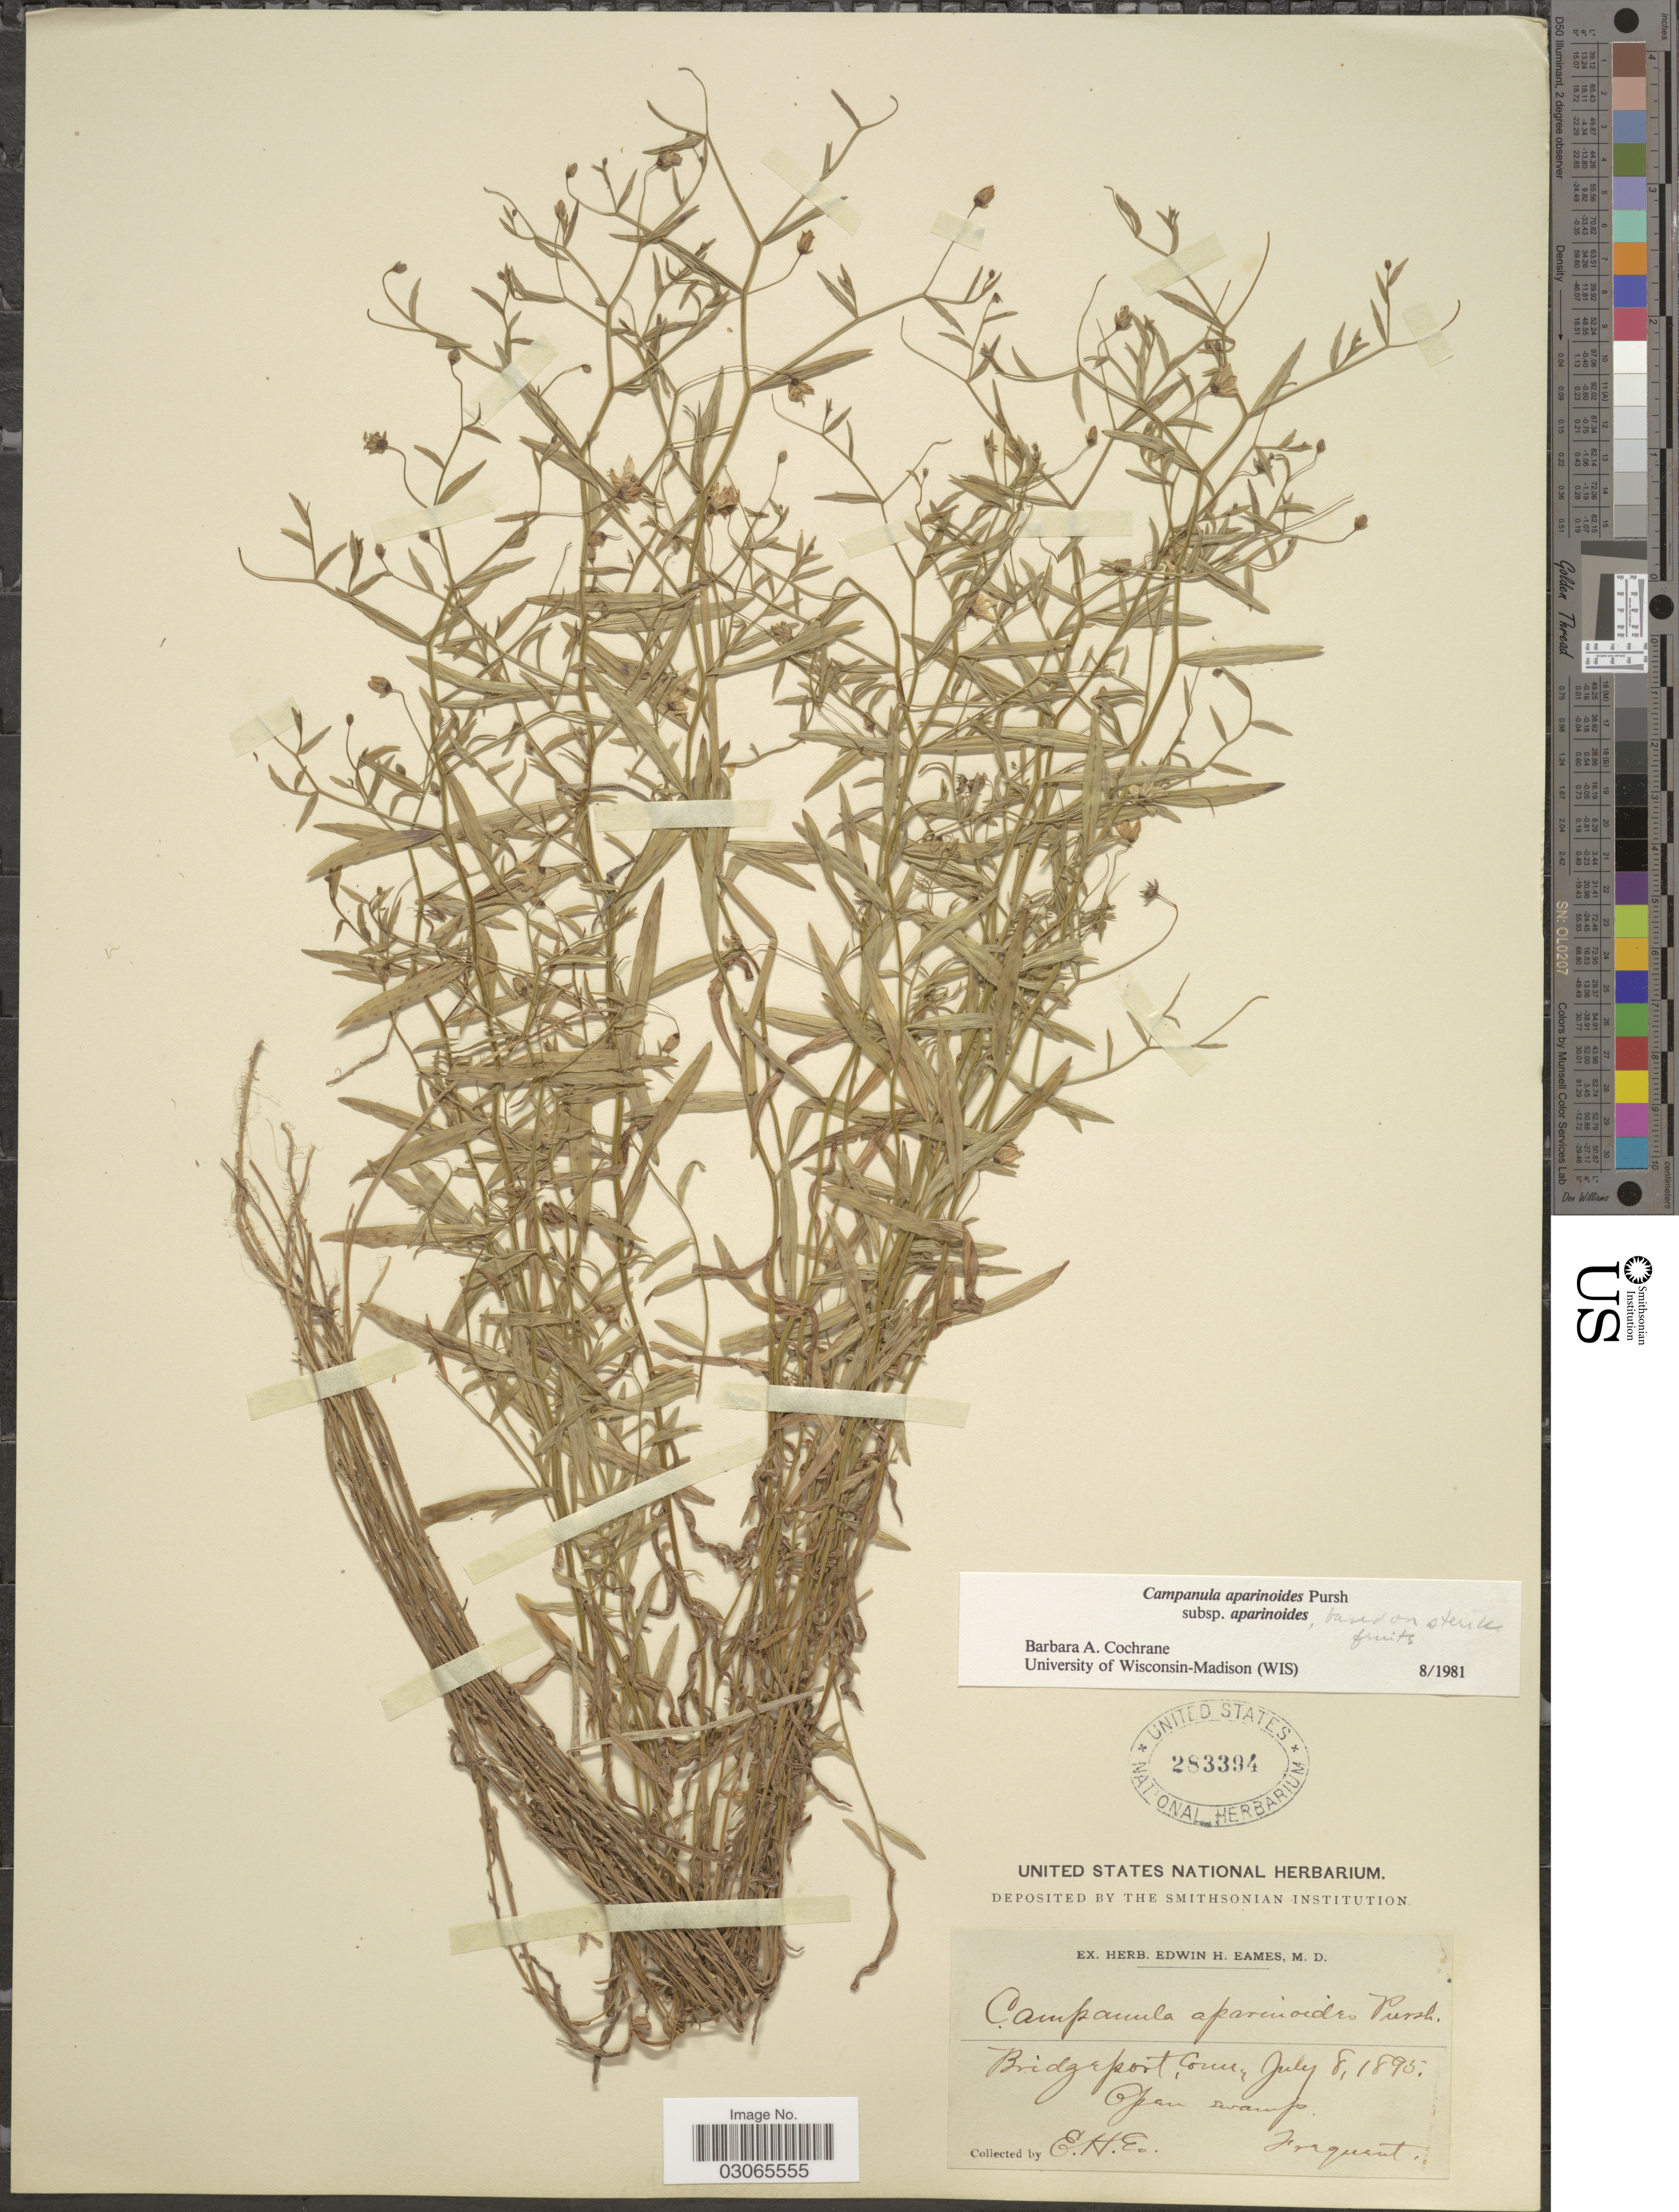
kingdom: Plantae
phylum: Tracheophyta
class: Magnoliopsida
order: Asterales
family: Campanulaceae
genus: Campanula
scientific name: Campanula aparinoides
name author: Pursh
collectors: E. H. Eames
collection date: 1895-07-08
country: United States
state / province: Connecticut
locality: Bridgeport.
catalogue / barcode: US 283394